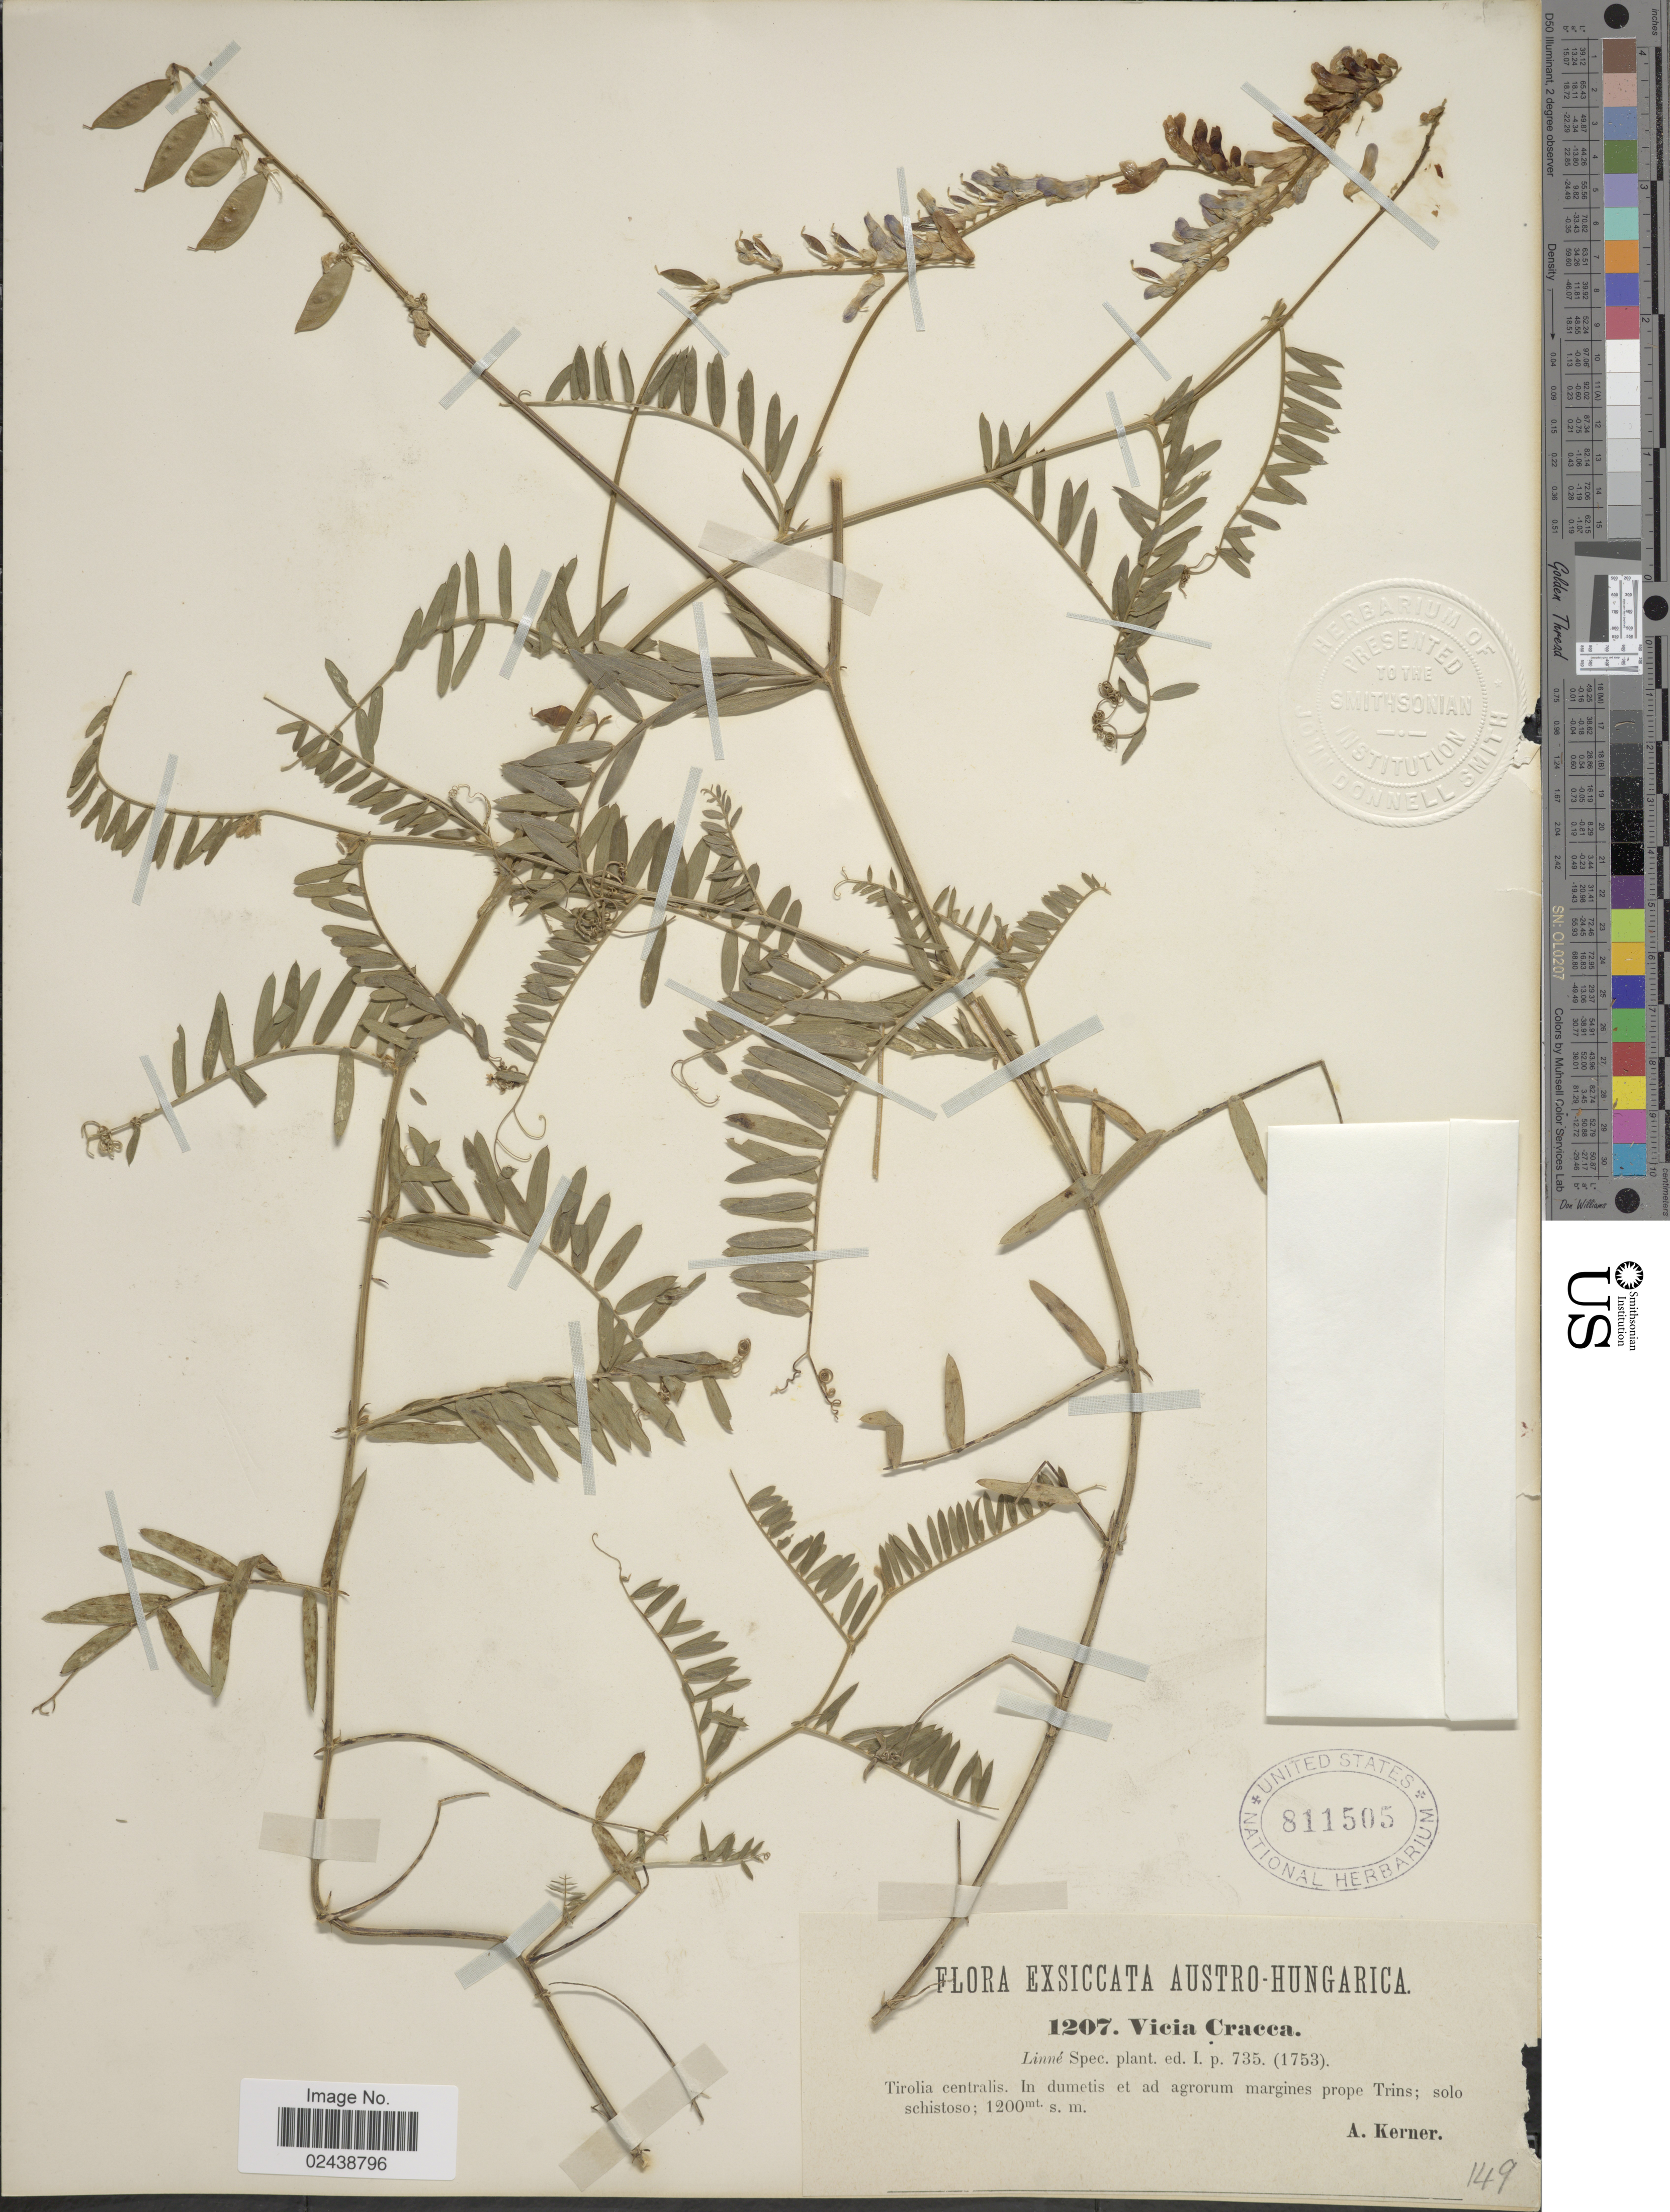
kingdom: Plantae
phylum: Tracheophyta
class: Magnoliopsida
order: Fabales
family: Fabaceae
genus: Vicia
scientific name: Vicia cracca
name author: L.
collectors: A. Kerner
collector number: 1207/149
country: Austria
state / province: Tirol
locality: Exsiccata Austro- Hungarica. Tirolia centralis. In dumetis et ad agrorum margines prope Trins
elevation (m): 1200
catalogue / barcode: US 811505